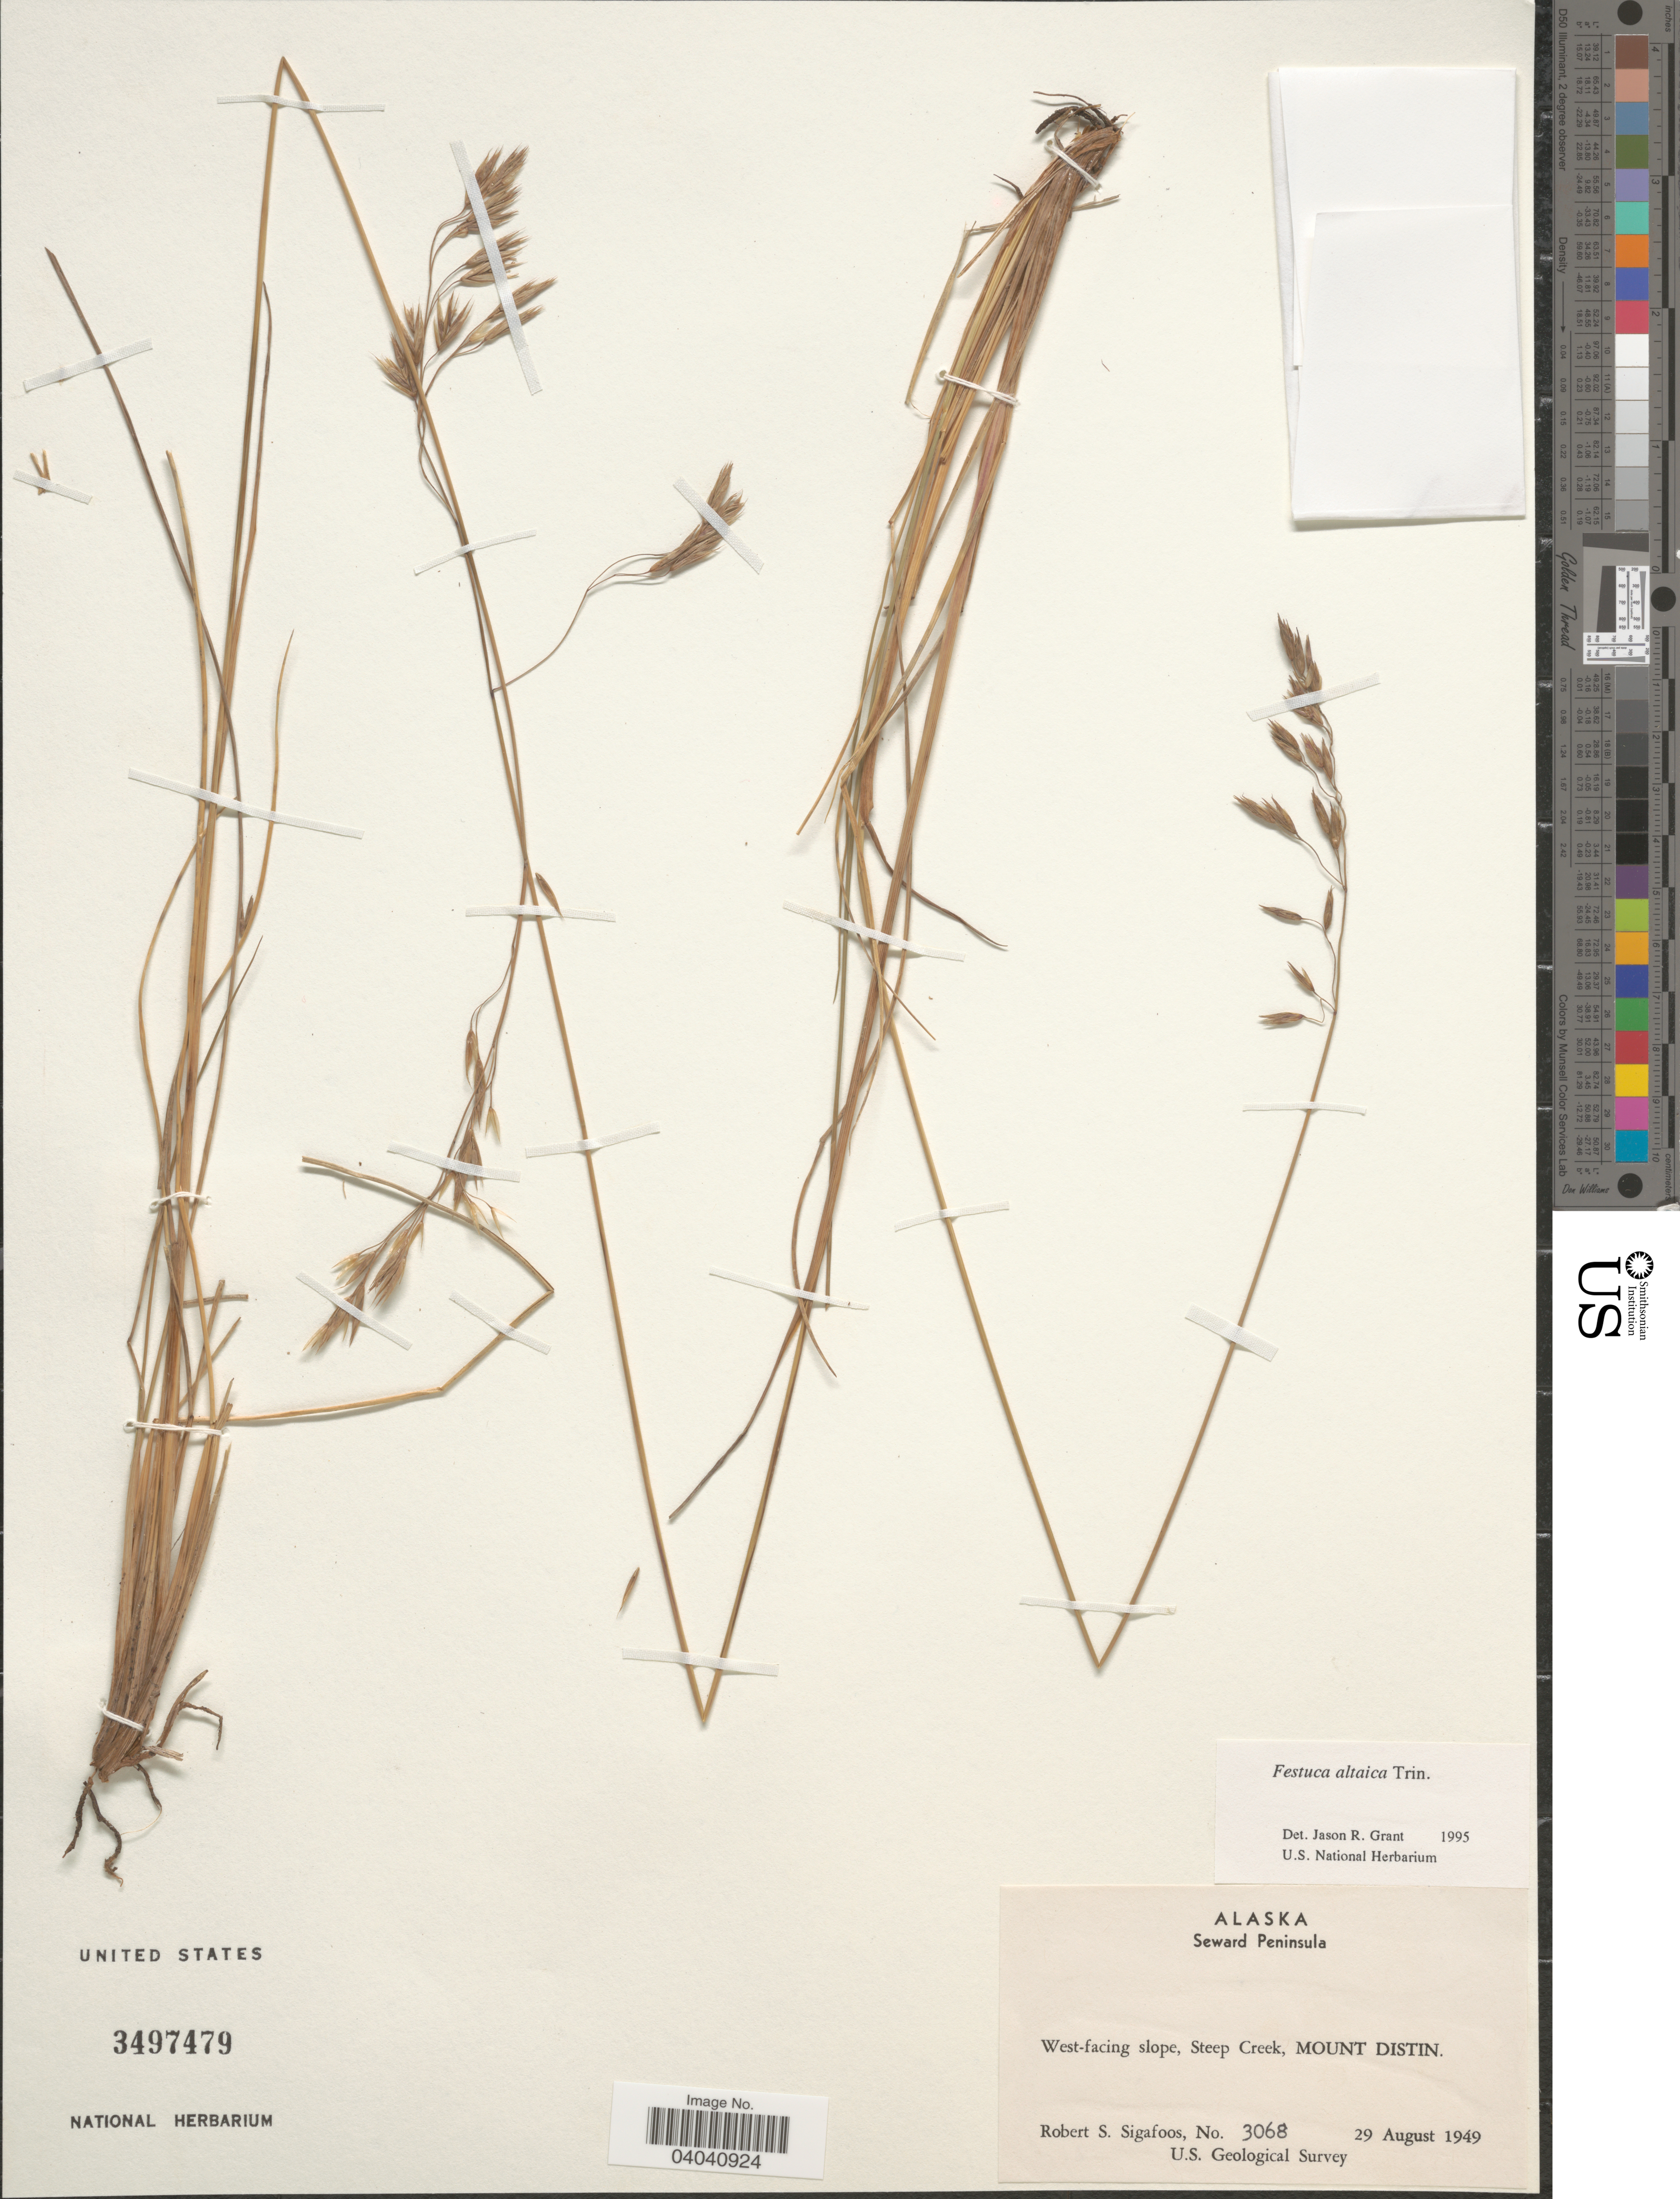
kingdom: Plantae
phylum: Tracheophyta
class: Liliopsida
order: Poales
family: Poaceae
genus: Festuca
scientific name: Festuca altaica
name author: Trin.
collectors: R. Sigafoos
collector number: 3068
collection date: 1949-08-29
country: United States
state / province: Alaska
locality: Seward Peninsula. West-facing slope, Steep Creek, Mount Distin.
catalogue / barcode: US 3497479